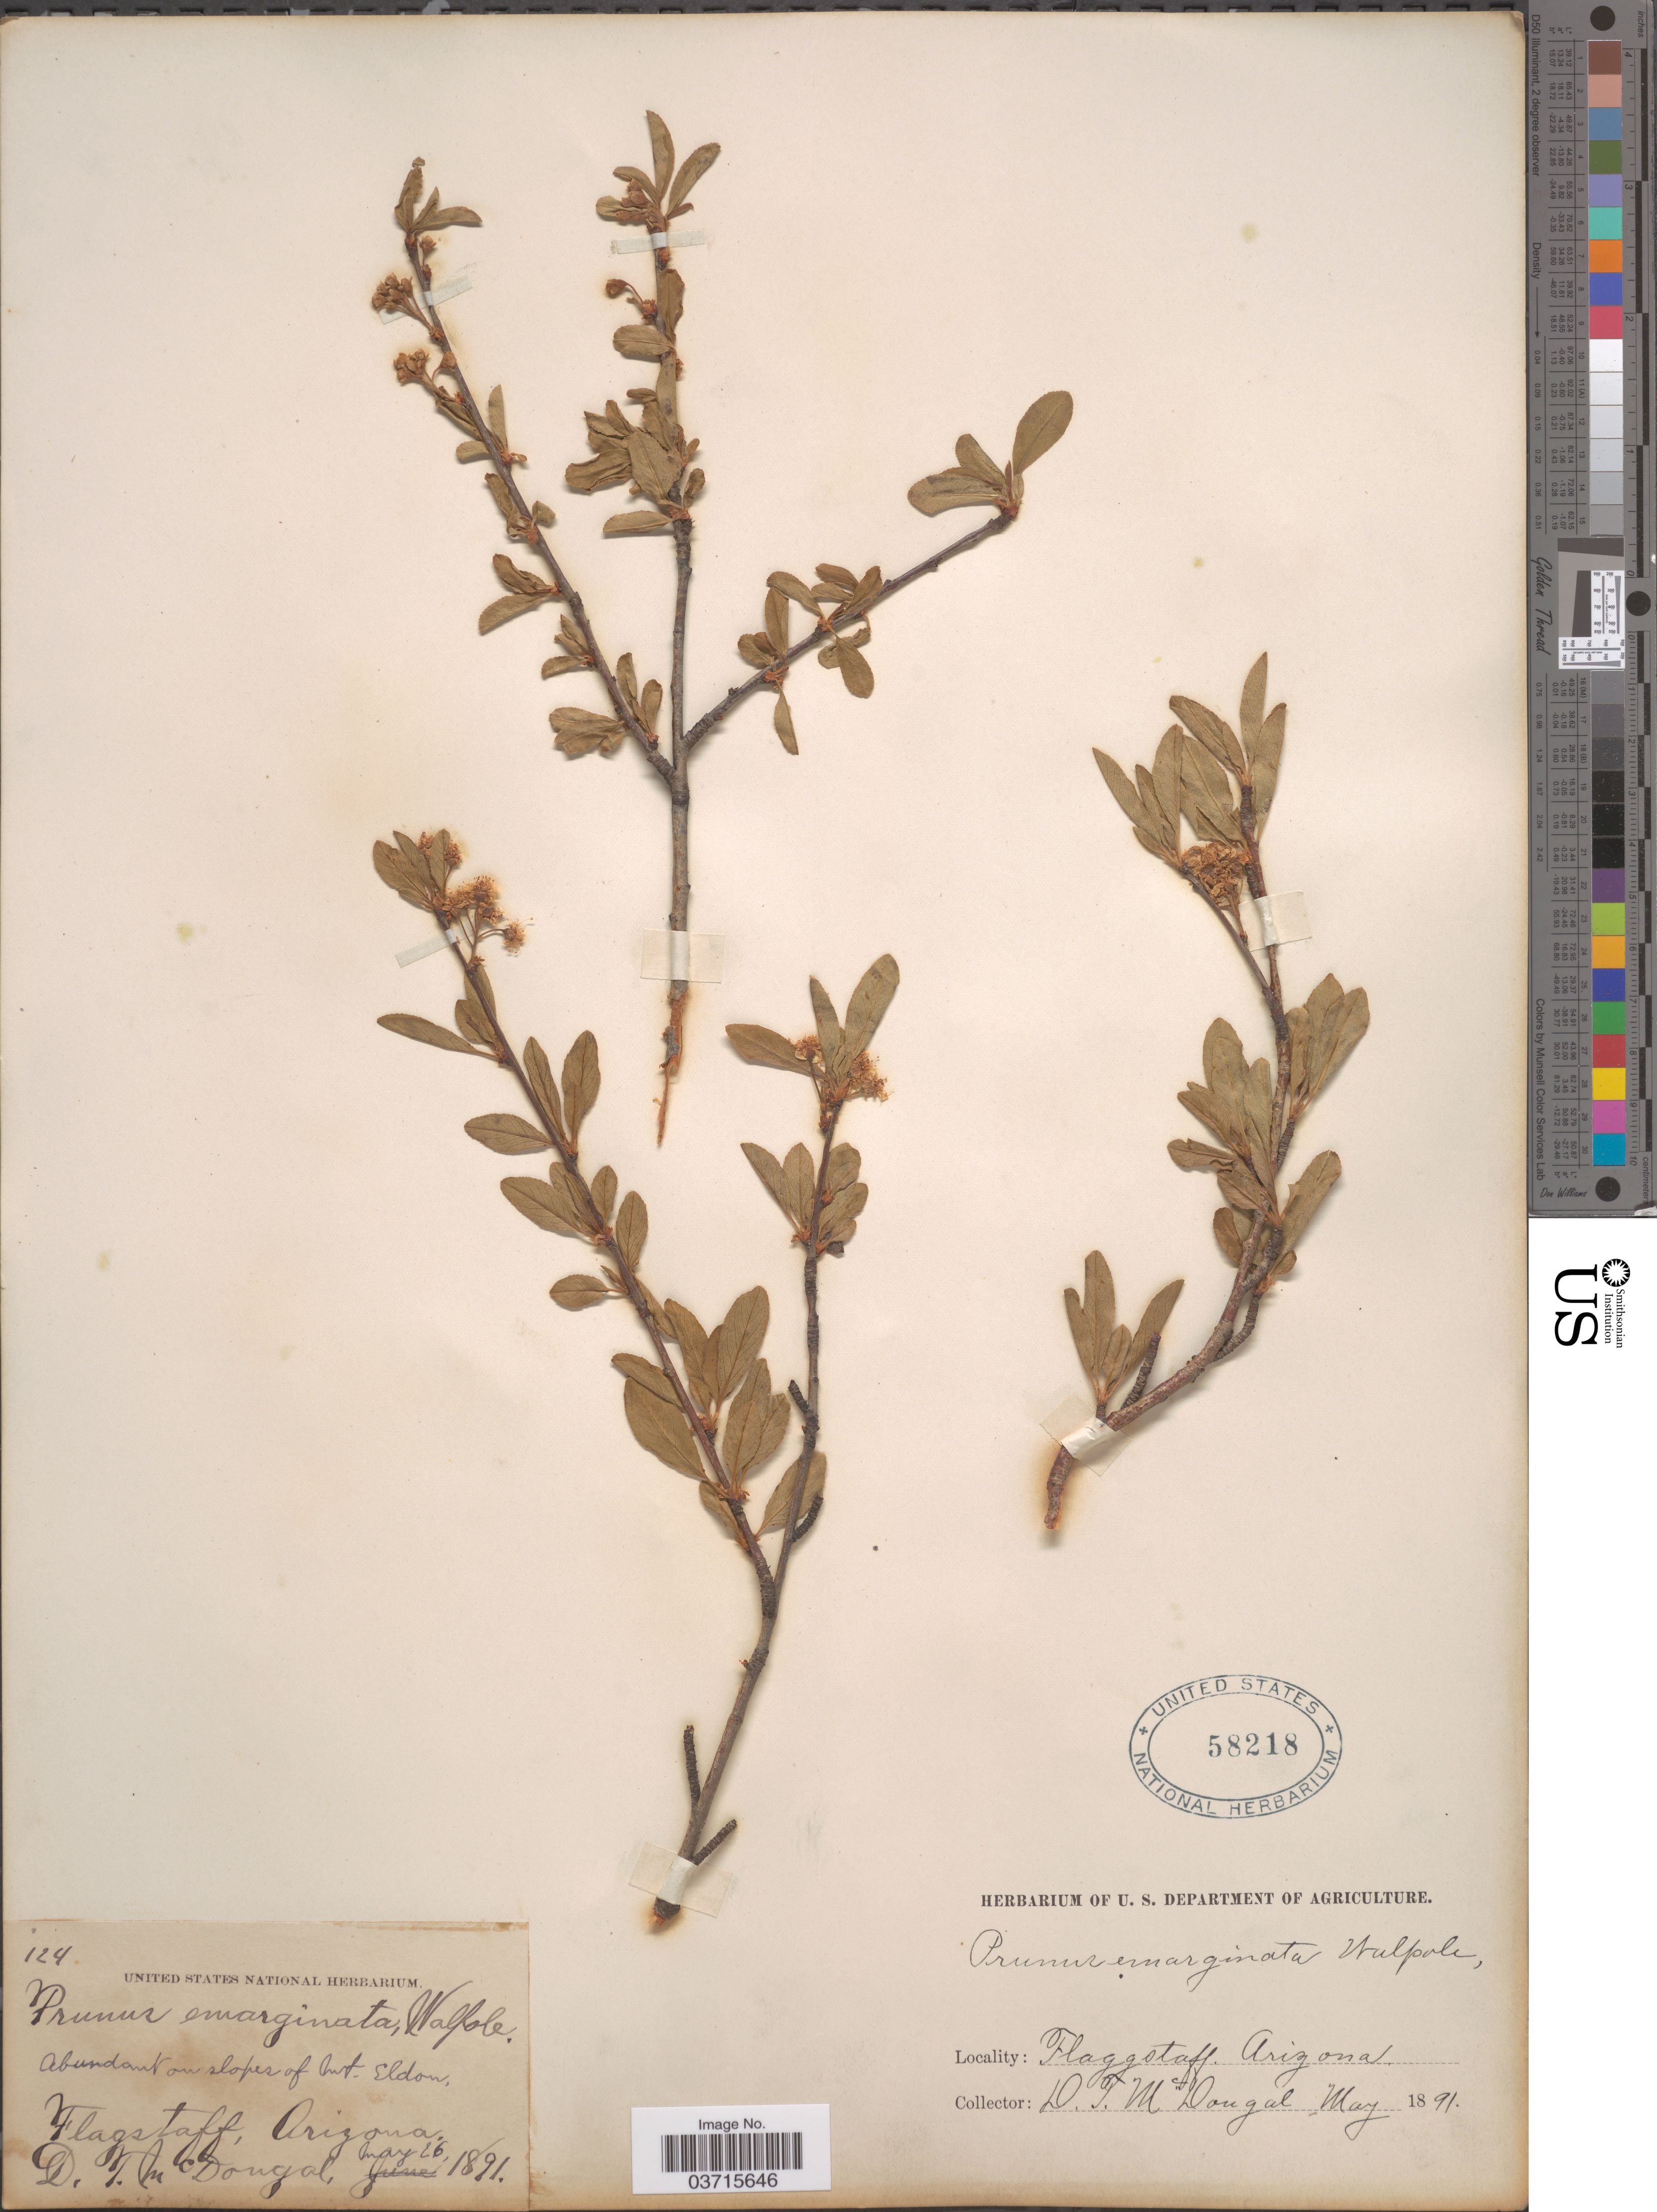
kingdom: Plantae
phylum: Tracheophyta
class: Magnoliopsida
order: Rosales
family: Rosaceae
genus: Prunus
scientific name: Prunus emarginata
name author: (Douglas ex Hook.) Eaton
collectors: D. McDougal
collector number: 124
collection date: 1891-05-26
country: United States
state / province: Arizona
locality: Abundant on slopes of Mt. Eldon, Flagstaff.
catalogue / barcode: US 58218